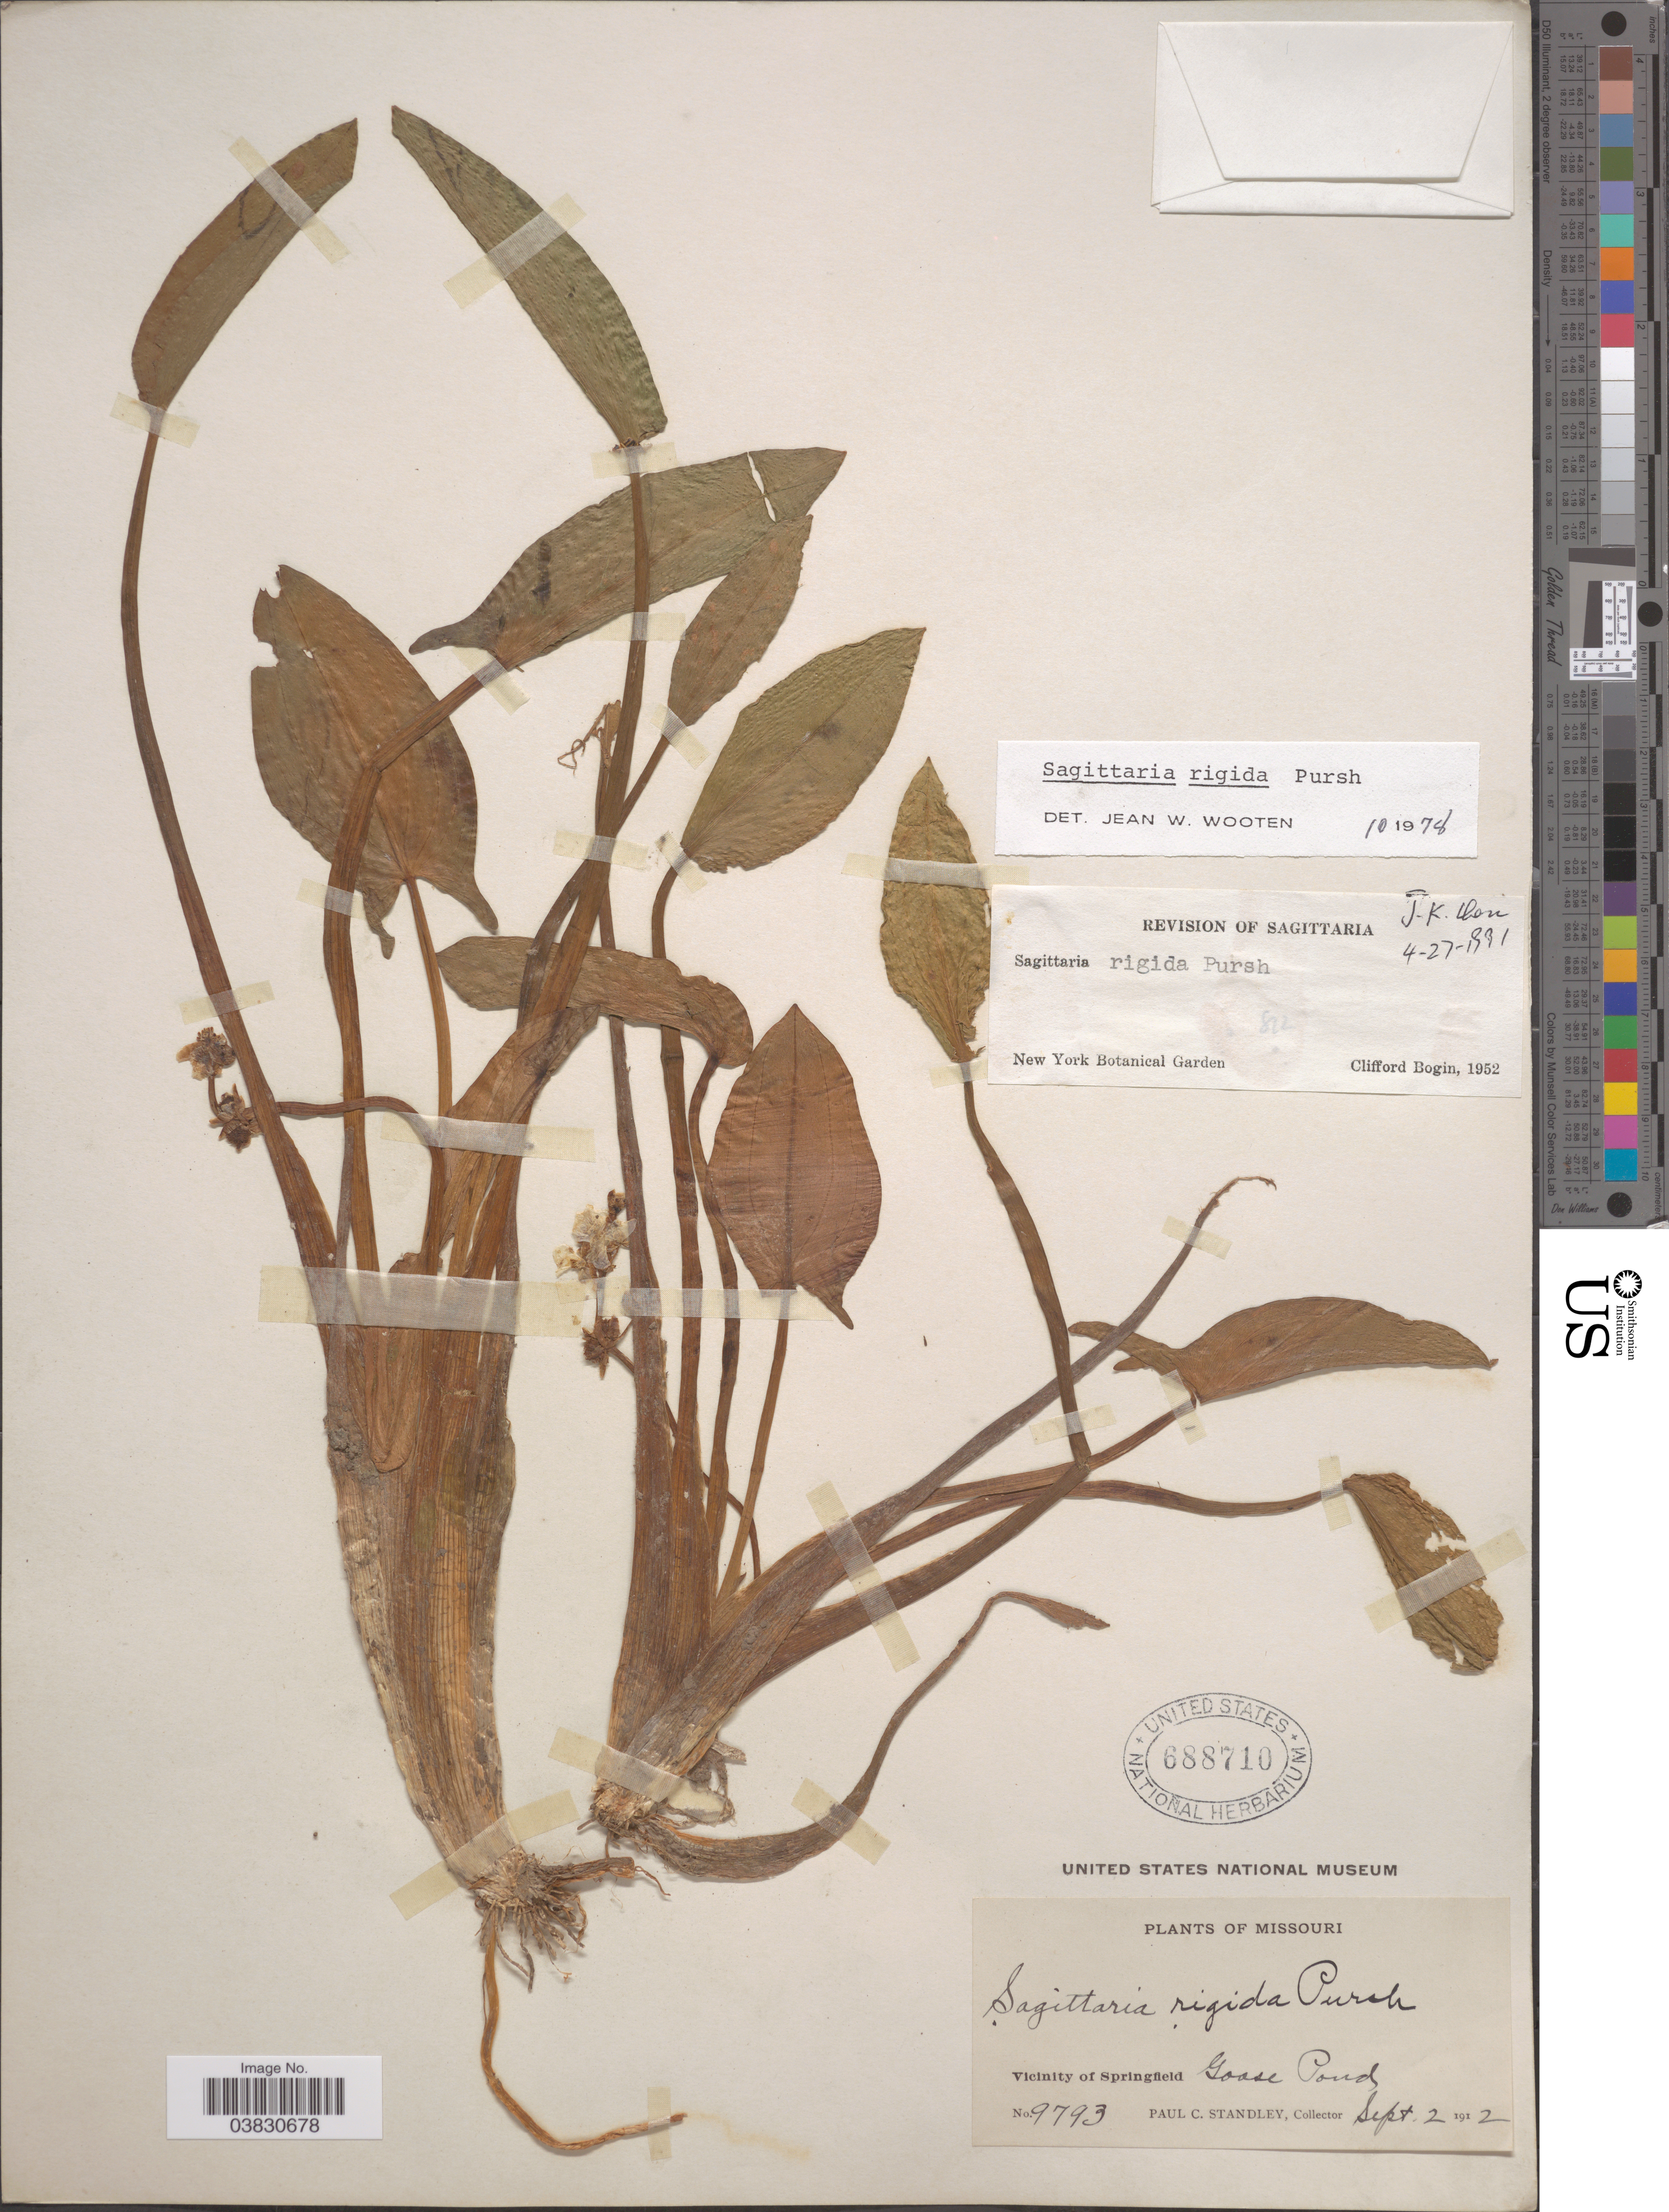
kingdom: Plantae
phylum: Tracheophyta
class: Liliopsida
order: Alismatales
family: Alismataceae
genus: Sagittaria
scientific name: Sagittaria rigida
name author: Pursh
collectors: P. C. Standley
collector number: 9793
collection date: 1912-09-02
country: United States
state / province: Missouri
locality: Vicinity of Springfield. Goose Pond.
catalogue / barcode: US 688710